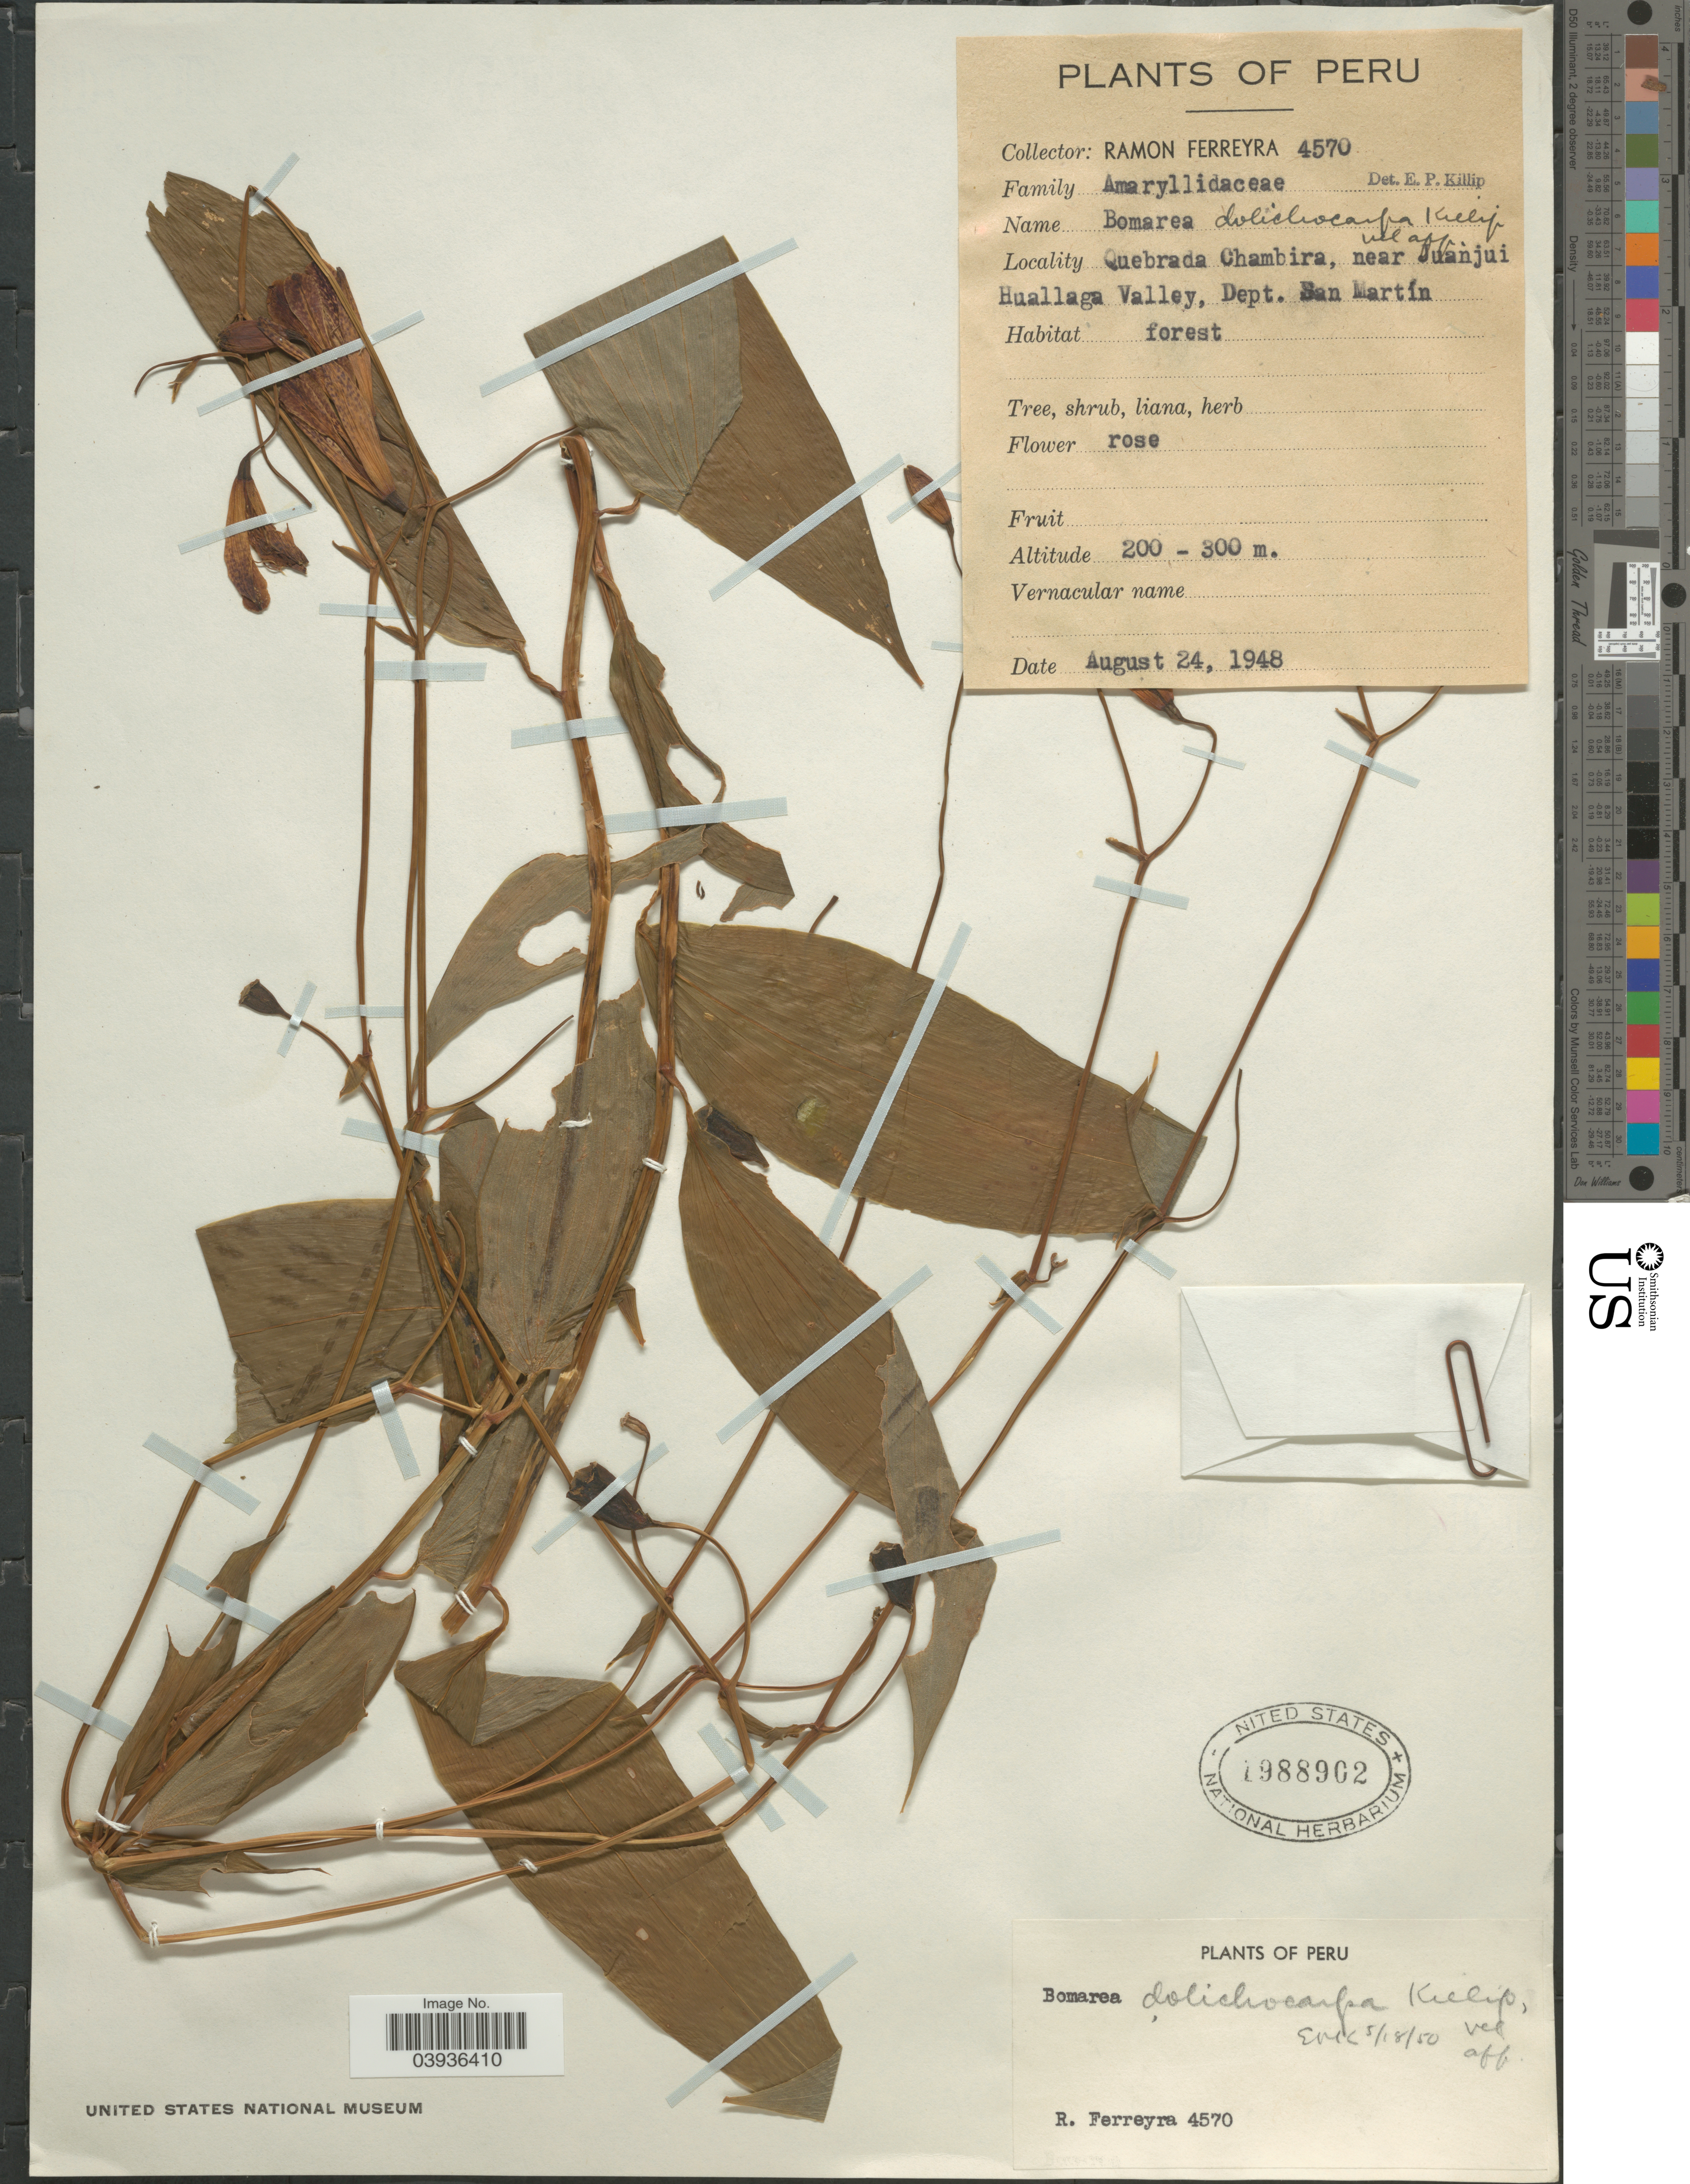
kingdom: Plantae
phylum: Tracheophyta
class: Liliopsida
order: Liliales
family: Alstroemeriaceae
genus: Bomarea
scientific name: Bomarea dolichocarpa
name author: Killip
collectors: R. A. Ferreyra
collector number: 4570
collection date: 1948-08-24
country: Peru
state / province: San Martín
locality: Quebrada, near Juanjui Huallaga Valley, Dept. San Martín.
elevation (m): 200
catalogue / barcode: US 1988902